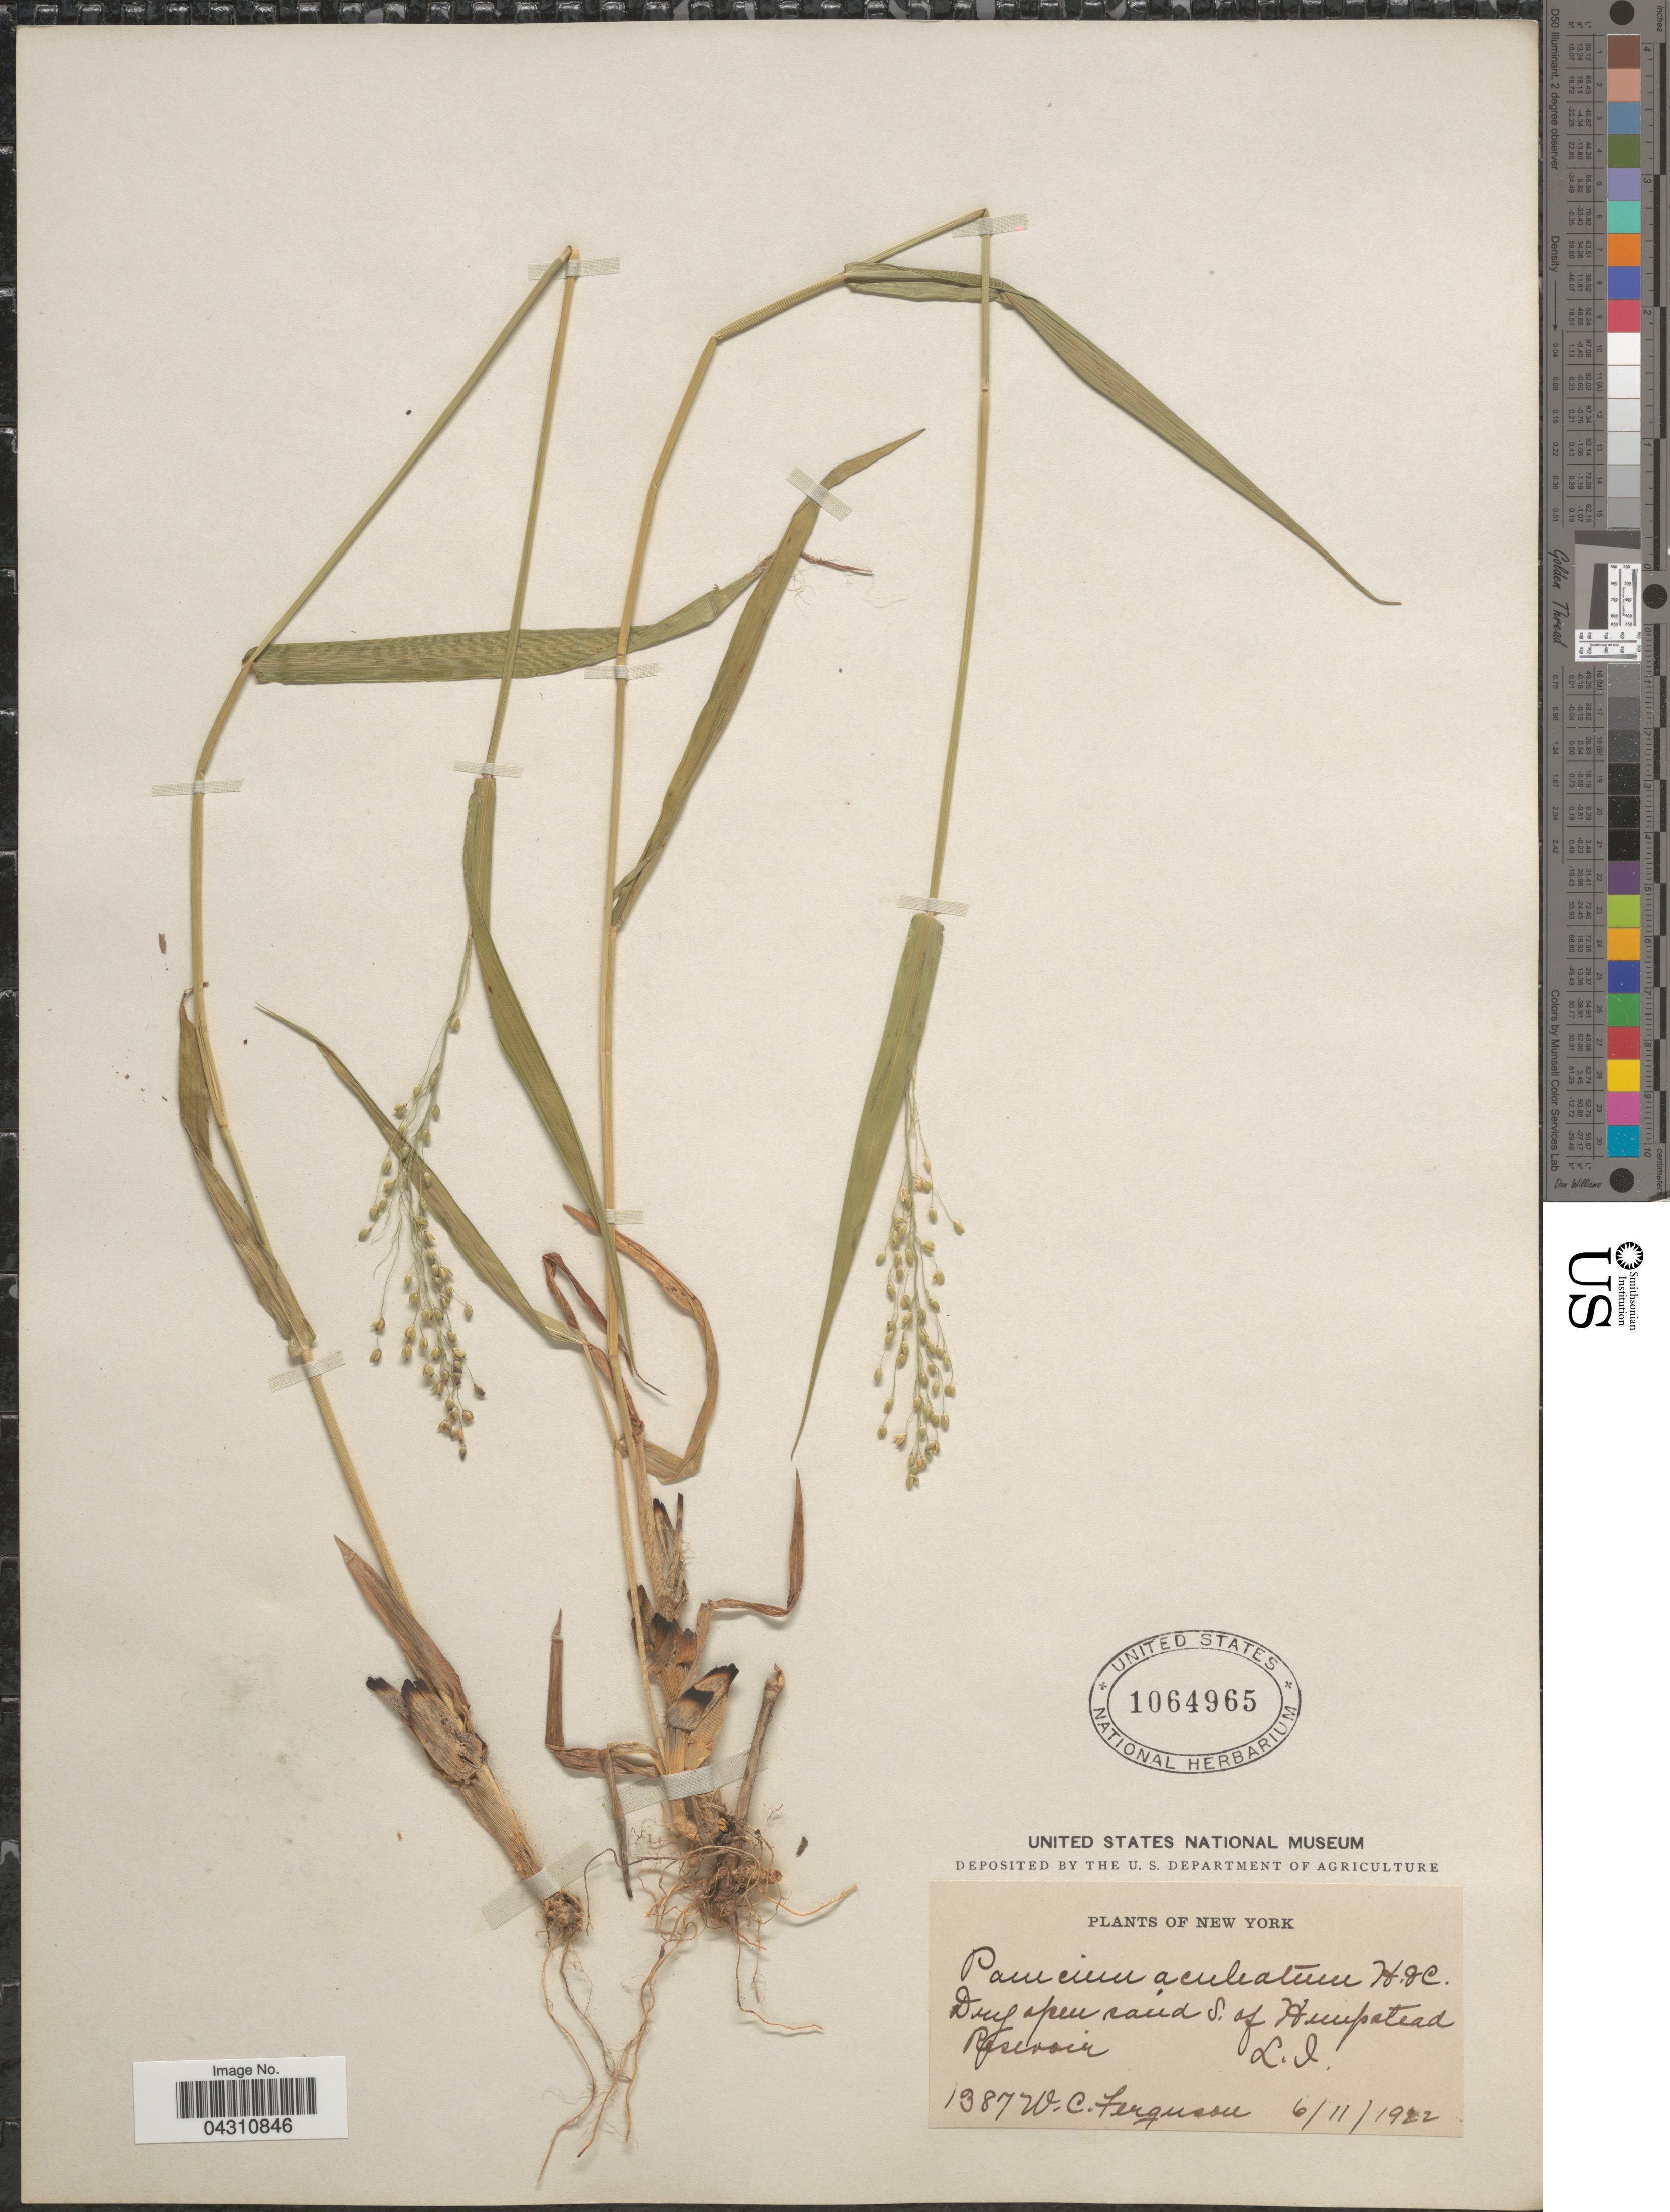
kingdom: Plantae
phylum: Tracheophyta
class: Liliopsida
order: Poales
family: Poaceae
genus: Dichanthelium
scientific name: Dichanthelium scabriusculum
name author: (Elliott) Gould & C.A. Clark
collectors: W. Ferguson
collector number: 1387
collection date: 1922-06-11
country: United States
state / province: New York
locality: Dry open road S. of Hempstead Reservoir. L. I.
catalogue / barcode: US 1064965